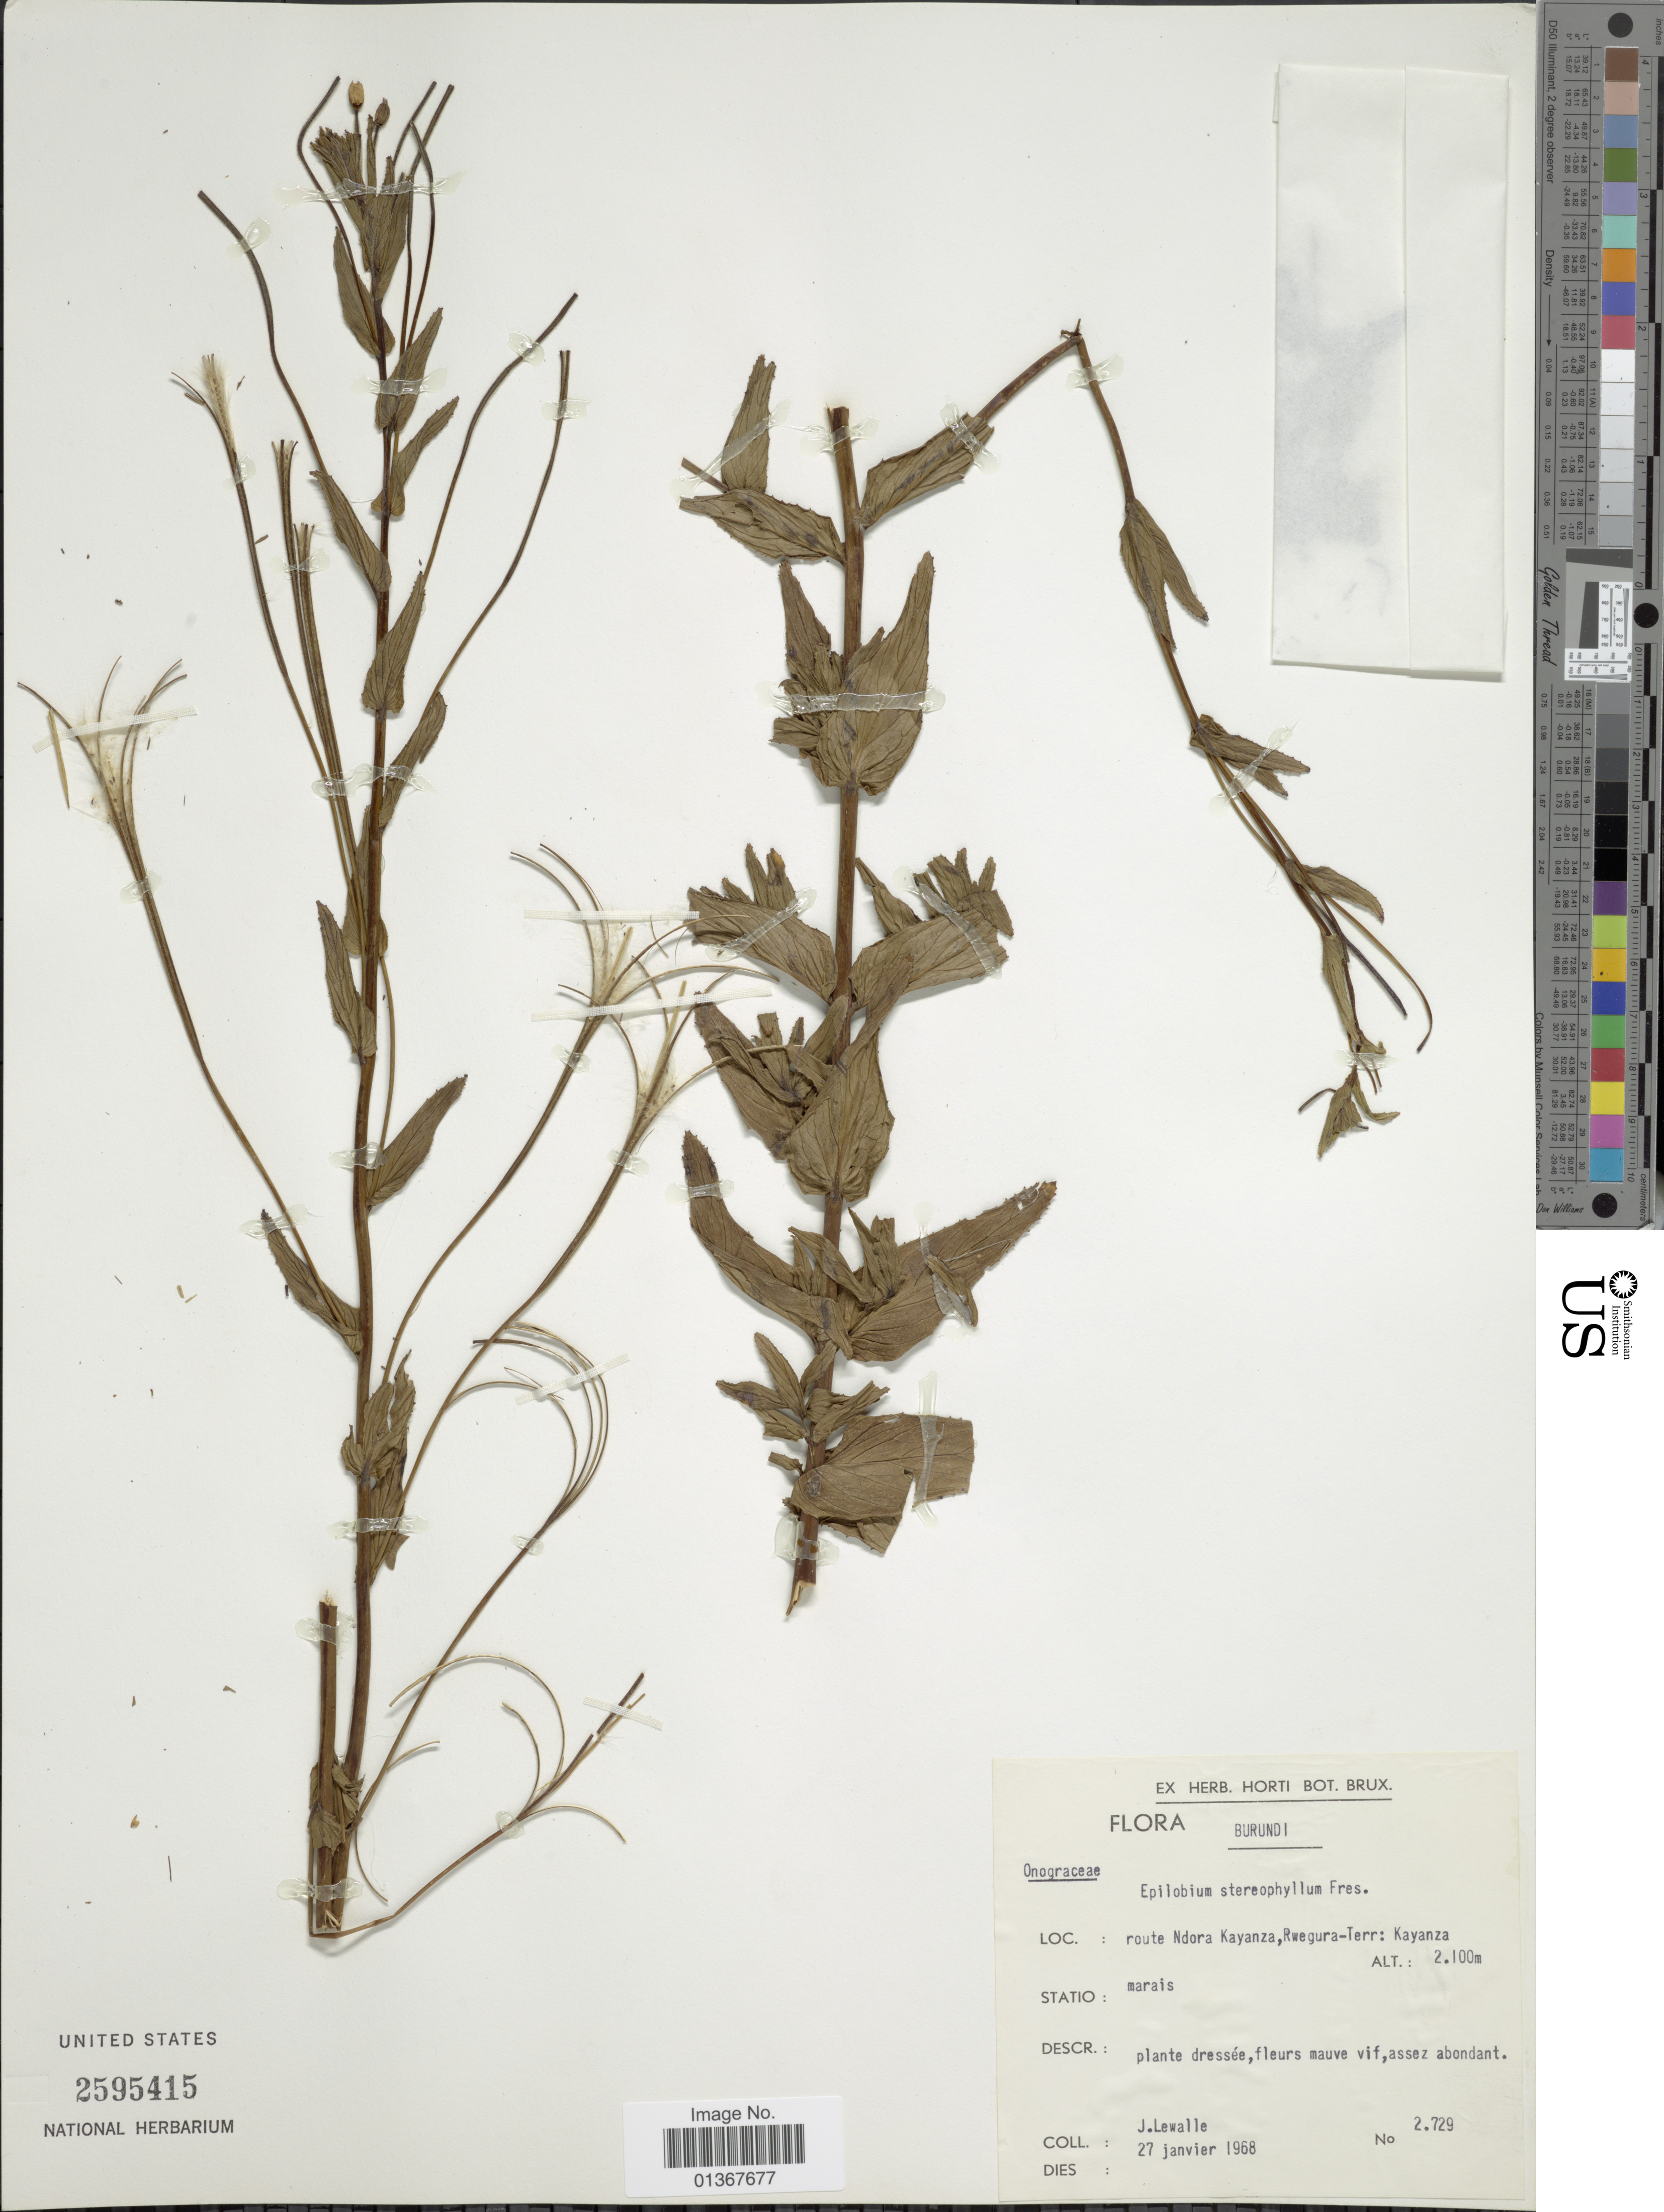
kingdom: Plantae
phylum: Tracheophyta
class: Magnoliopsida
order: Myrtales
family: Onagraceae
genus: Epilobium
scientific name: Epilobium stereophyllum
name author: Fresen.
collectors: J. Lewalle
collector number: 2729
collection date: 1968-01-27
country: Burundi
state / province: Kayanza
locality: Route Ndora Kayanza, Rwegura-Terr.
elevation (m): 2100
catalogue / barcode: US 2595415